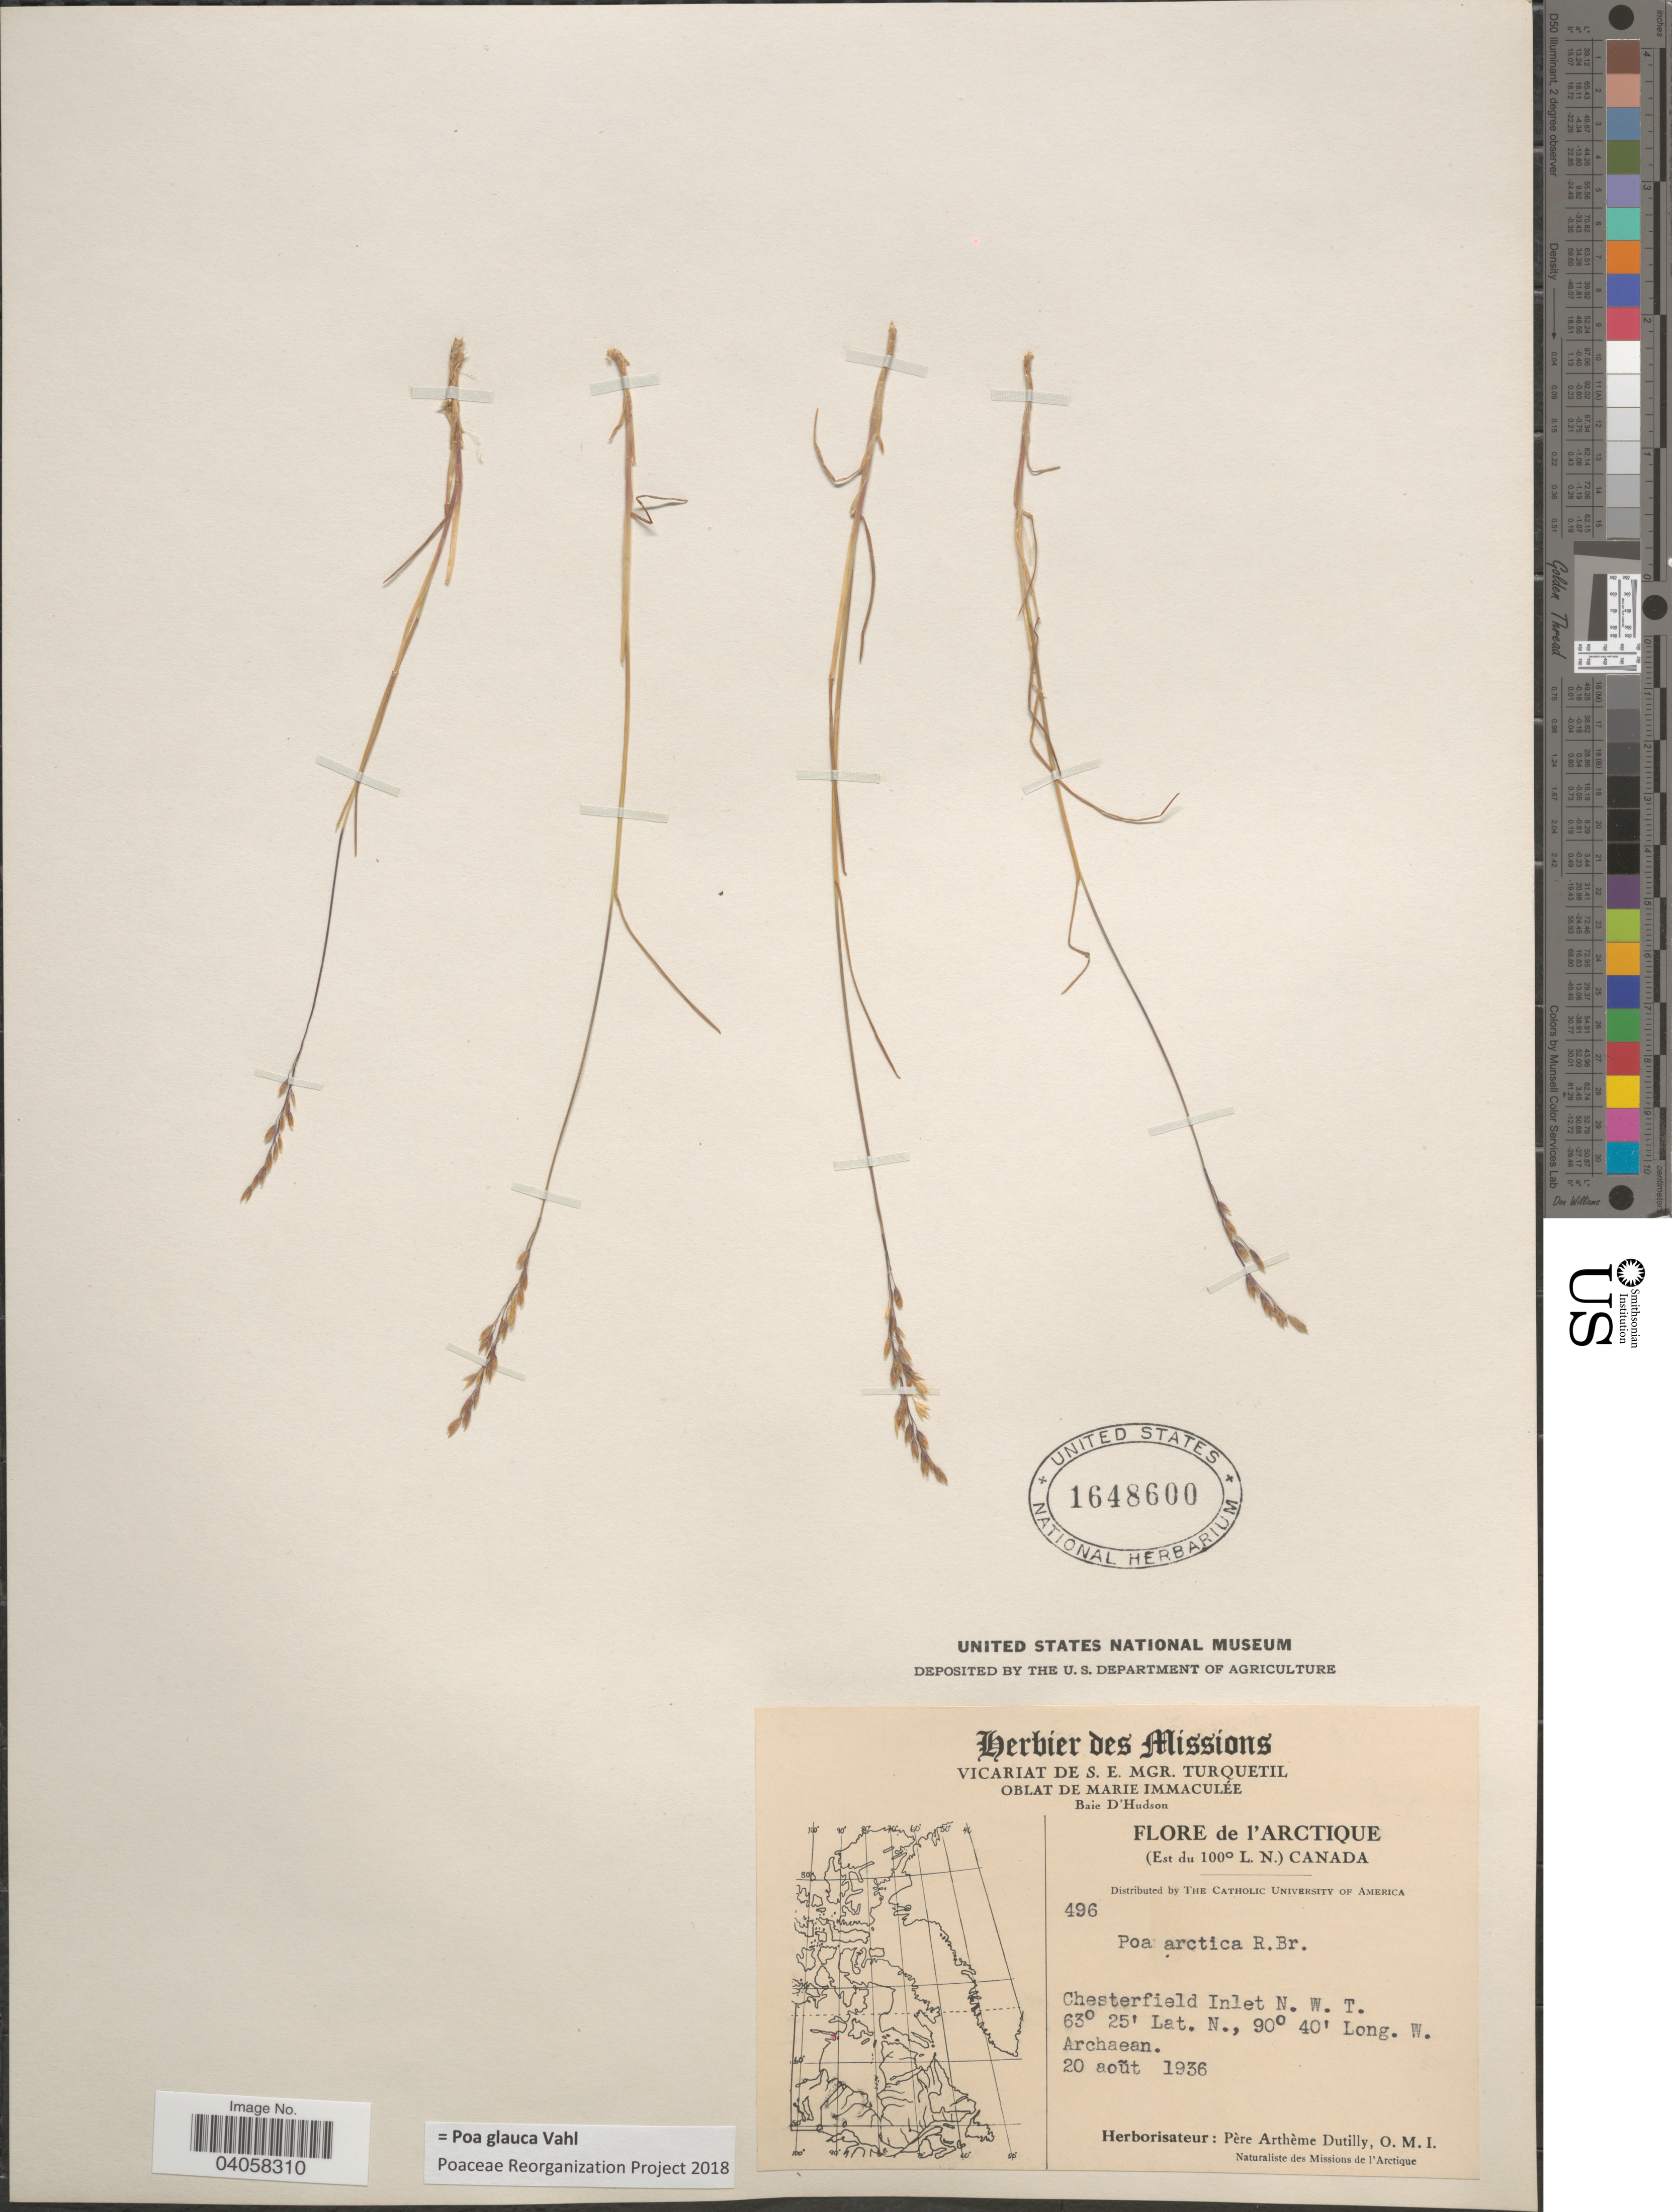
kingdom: Plantae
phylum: Tracheophyta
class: Liliopsida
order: Poales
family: Poaceae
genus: Poa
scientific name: Poa glauca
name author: Vahl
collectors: P. Dutilly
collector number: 496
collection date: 1936-08-20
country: Canada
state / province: Northwest Territories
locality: Arctique (Est du 100° L. N.) Canada. Chesterfield Inlet.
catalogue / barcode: US 1648600